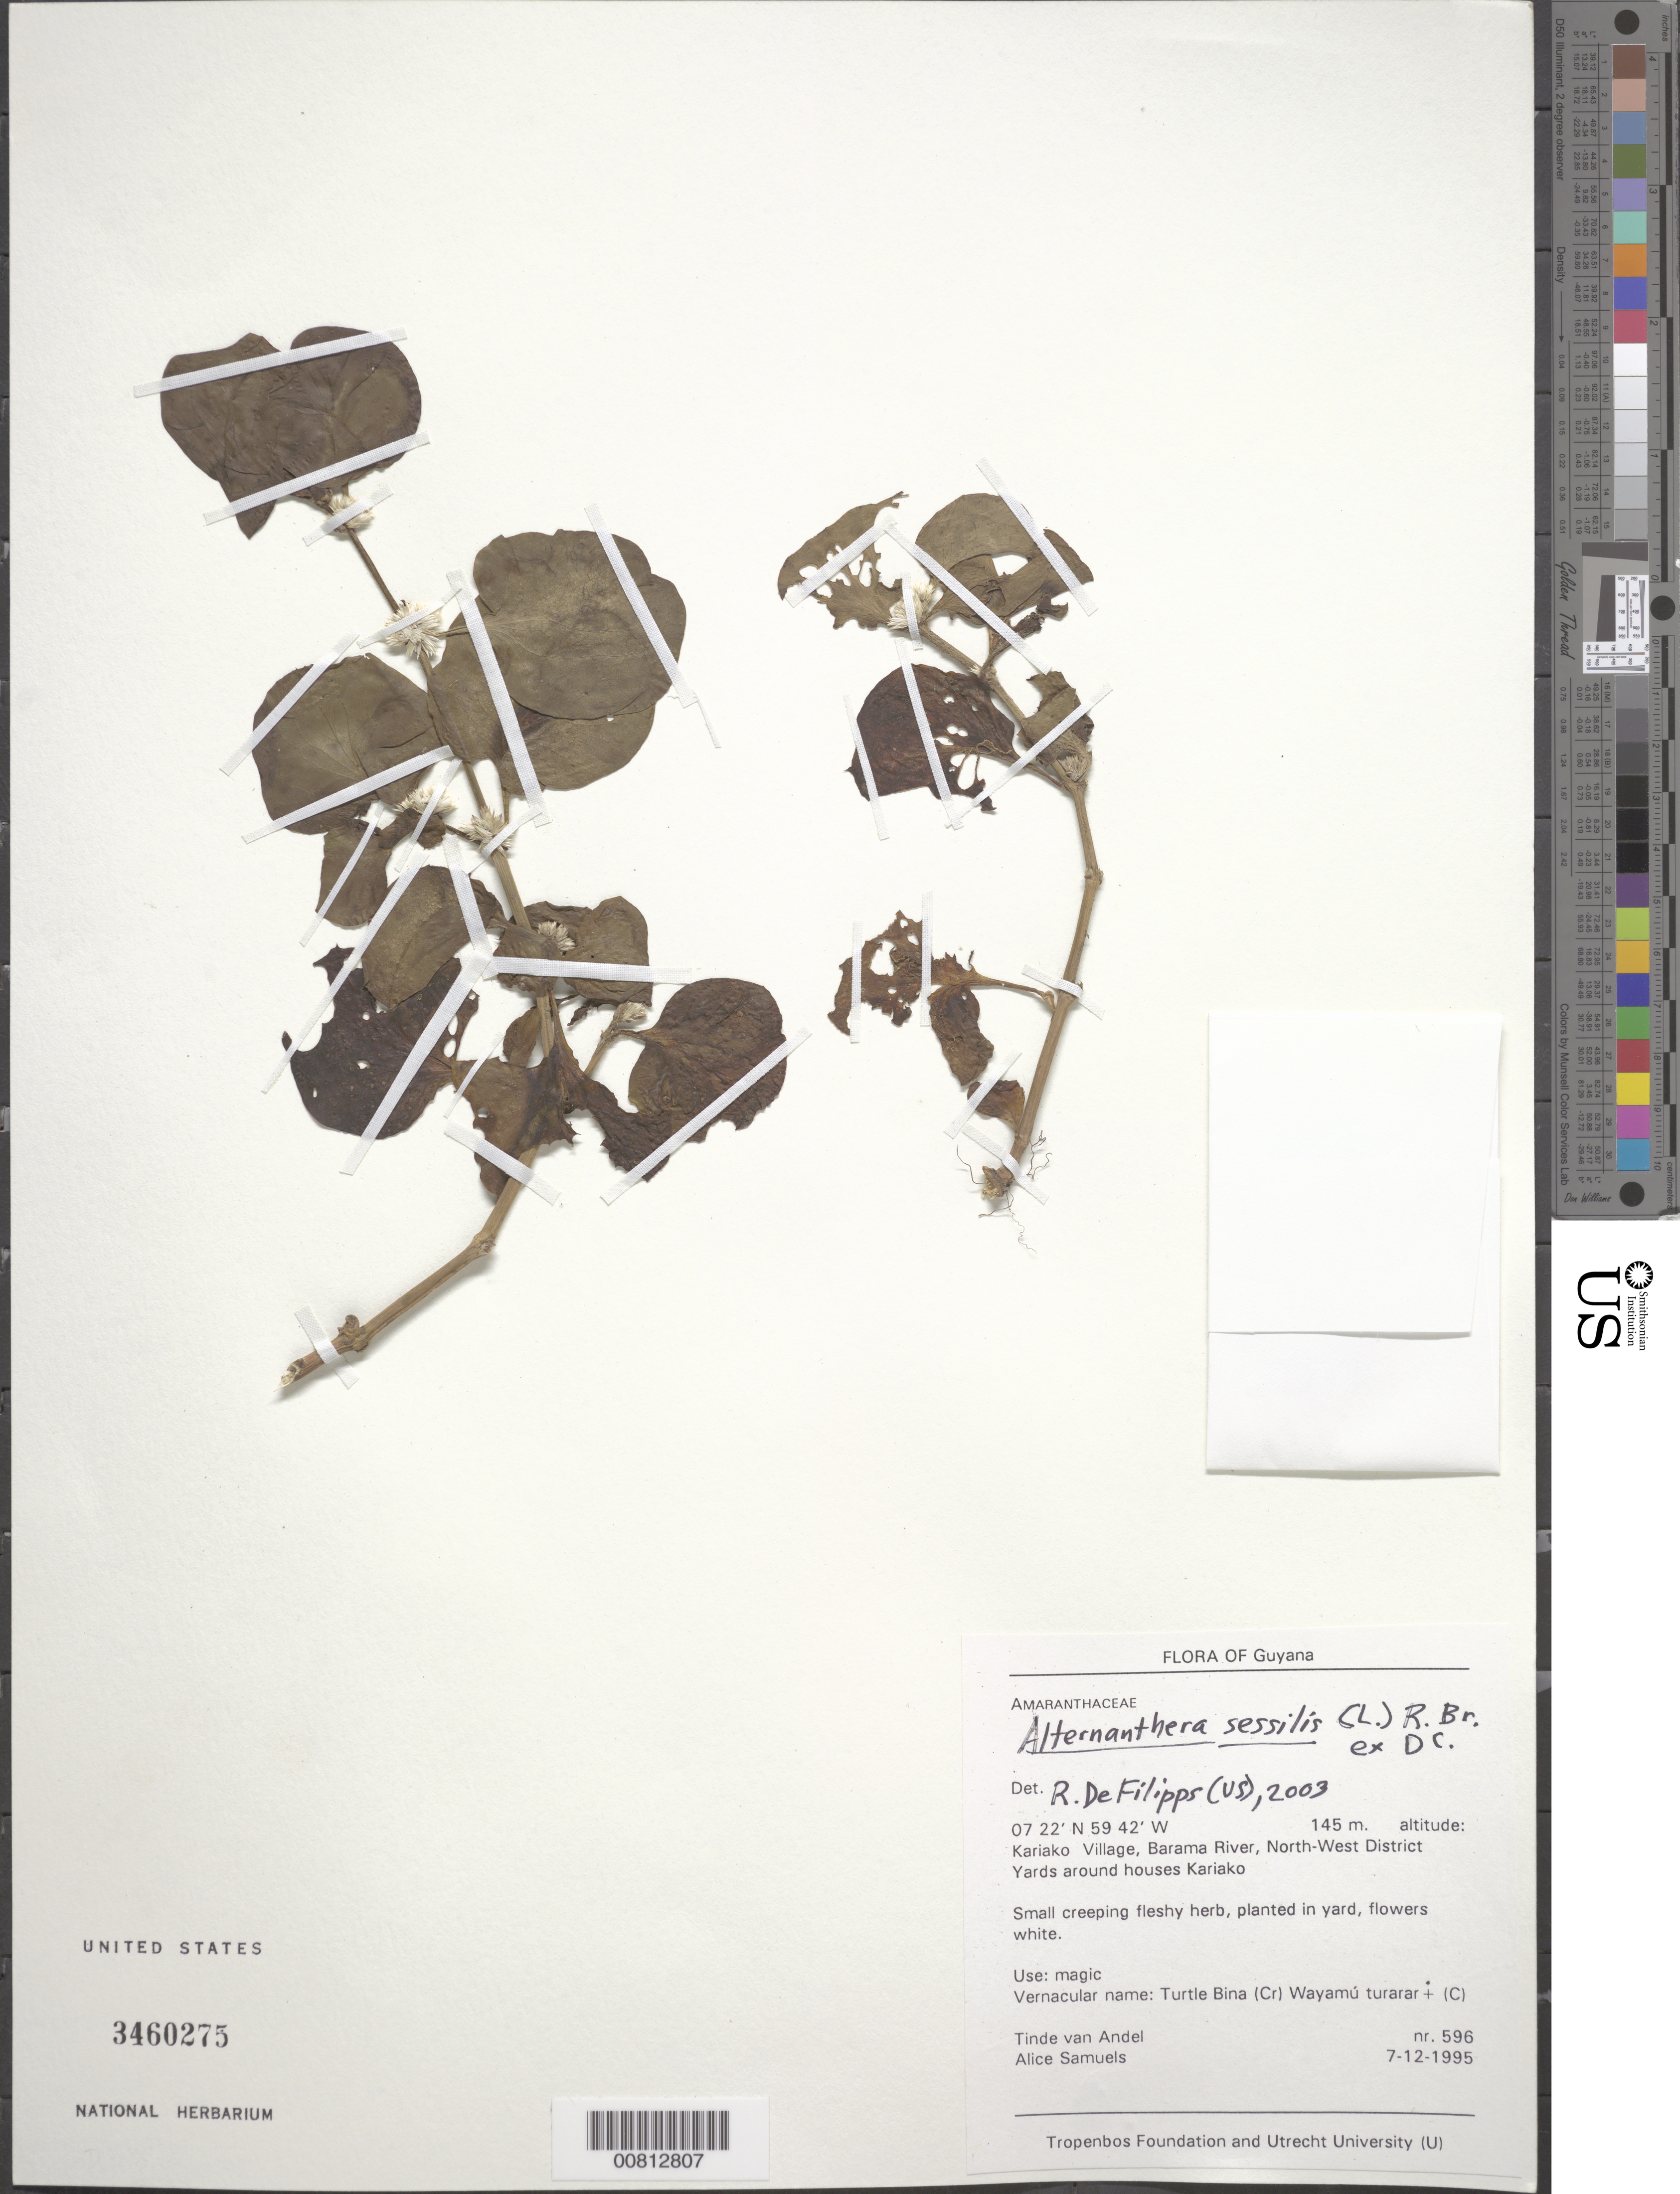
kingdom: Plantae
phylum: Tracheophyta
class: Magnoliopsida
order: Caryophyllales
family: Amaranthaceae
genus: Alternanthera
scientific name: Alternanthera sessilis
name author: (L.) DC.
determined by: DeFilipps, R. A.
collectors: T. R. van Andel & A. Samuels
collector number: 596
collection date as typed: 7-Dec-95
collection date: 1995-12-07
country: Guyana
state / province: Barima-Waini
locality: Karaiko Village, Barama R., NW Dist.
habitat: Cultivated around houses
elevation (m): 145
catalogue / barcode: US 3460275